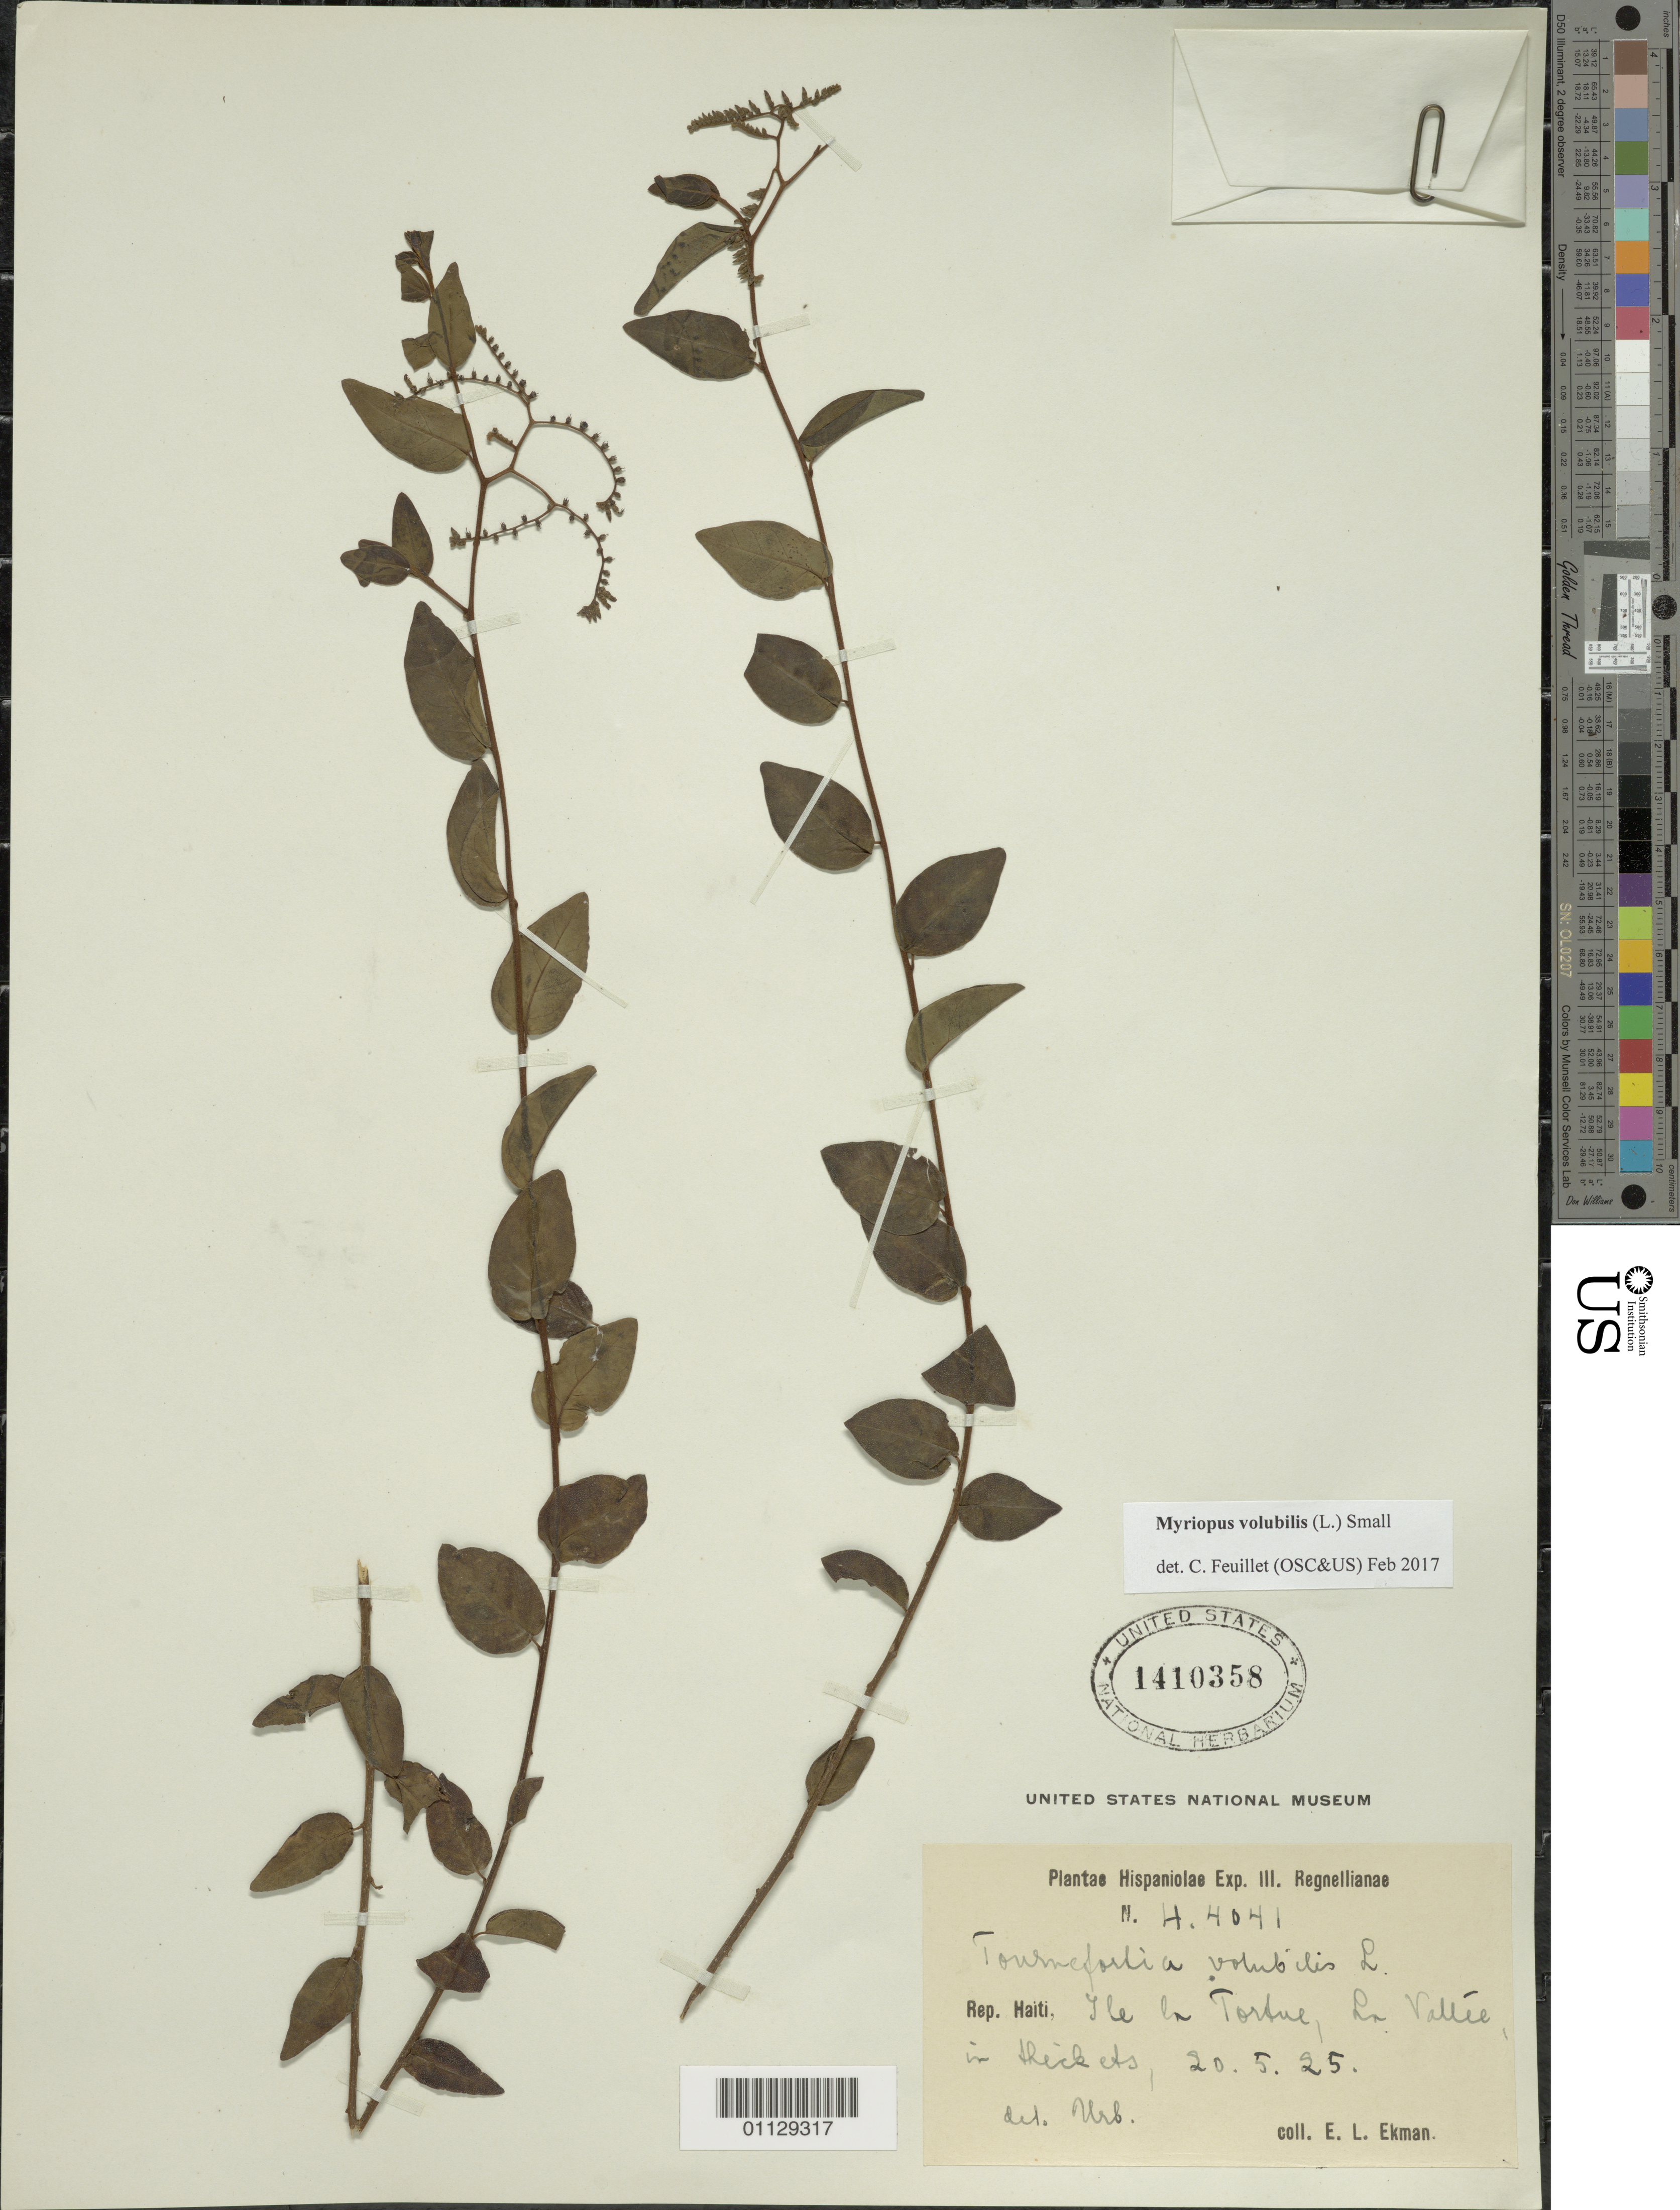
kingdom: Plantae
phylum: Tracheophyta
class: Magnoliopsida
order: Boraginales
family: Heliotropiaceae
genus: Myriopus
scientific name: Myriopus volubilis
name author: (L.) Small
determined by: Feuillet, C.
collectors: E. L. Ekman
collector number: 4041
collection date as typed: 20 May 1925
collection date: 1925-05-20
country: Haiti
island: Hispaniola I.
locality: Ile la Tortue, La Vallée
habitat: In thickets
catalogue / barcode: US 1410358